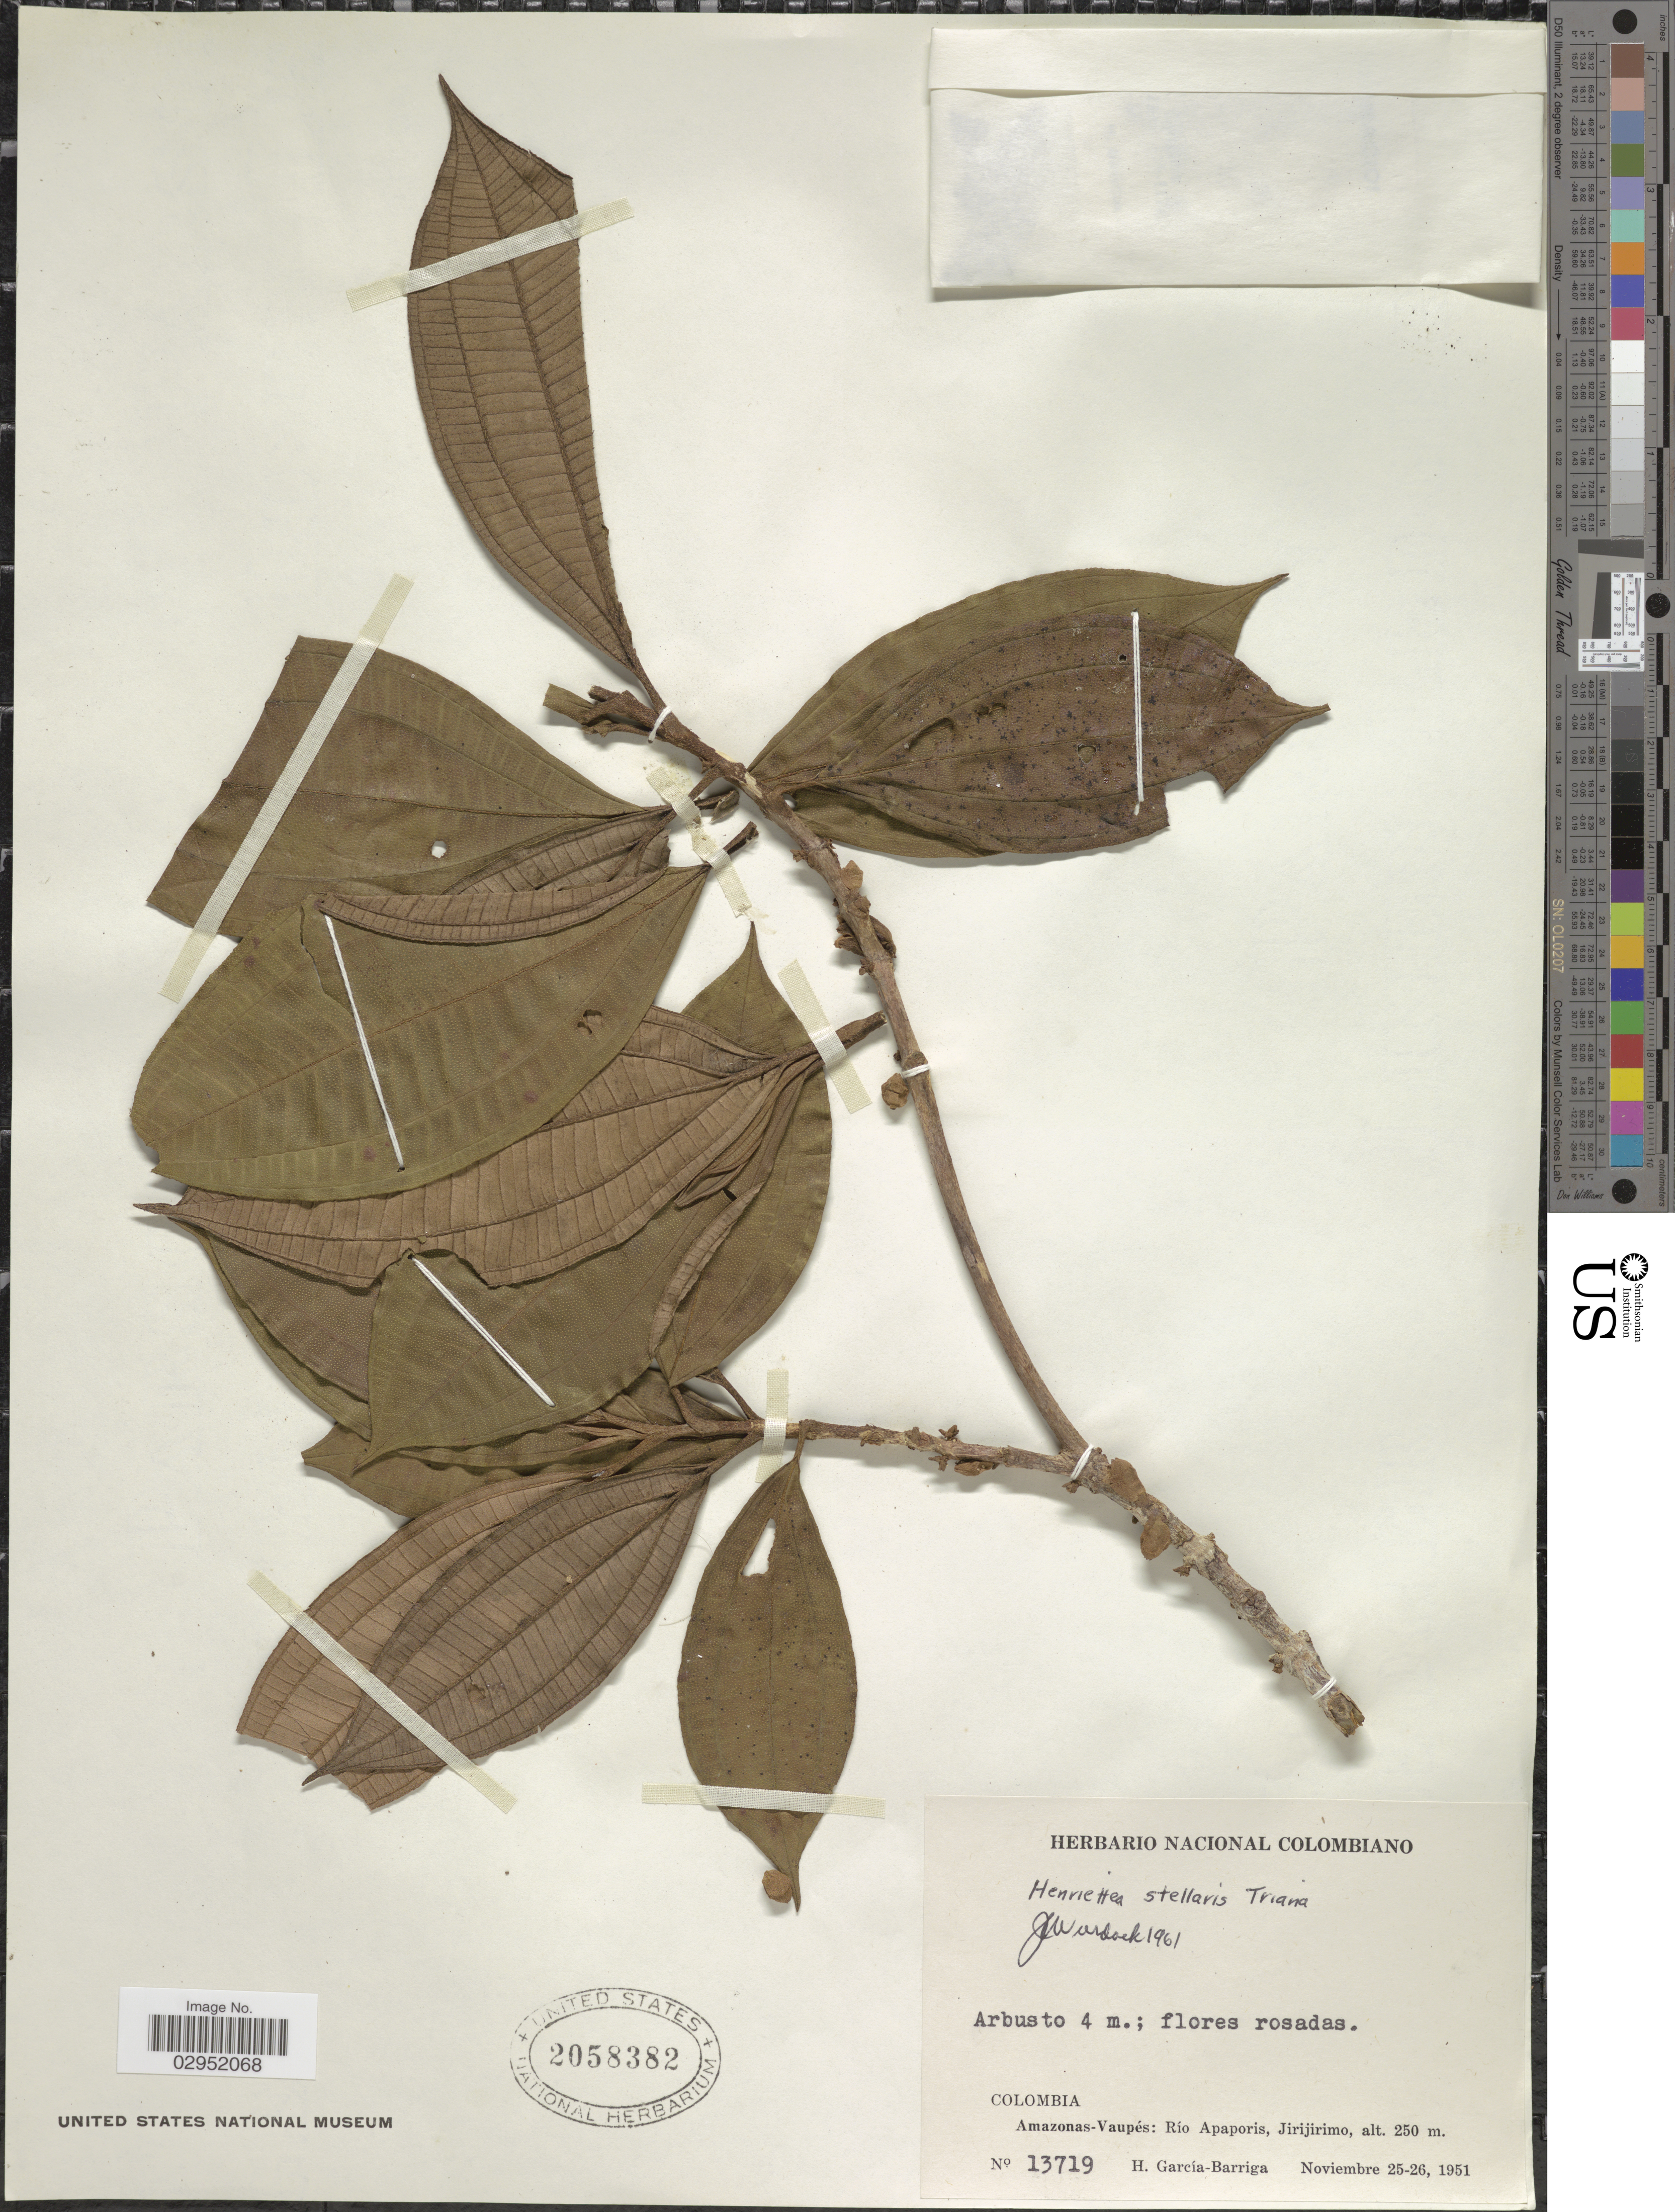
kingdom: Plantae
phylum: Tracheophyta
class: Magnoliopsida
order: Myrtales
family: Melastomataceae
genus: Henriettea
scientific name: Henriettea stellaris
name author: O. Berg ex Triana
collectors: H. García Barriga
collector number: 13719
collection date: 1951-11-25/1951-11-26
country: Colombia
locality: Amazonas-Vaupés: Río Apaporis, Jirijirimo.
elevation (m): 250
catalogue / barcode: US 2058382